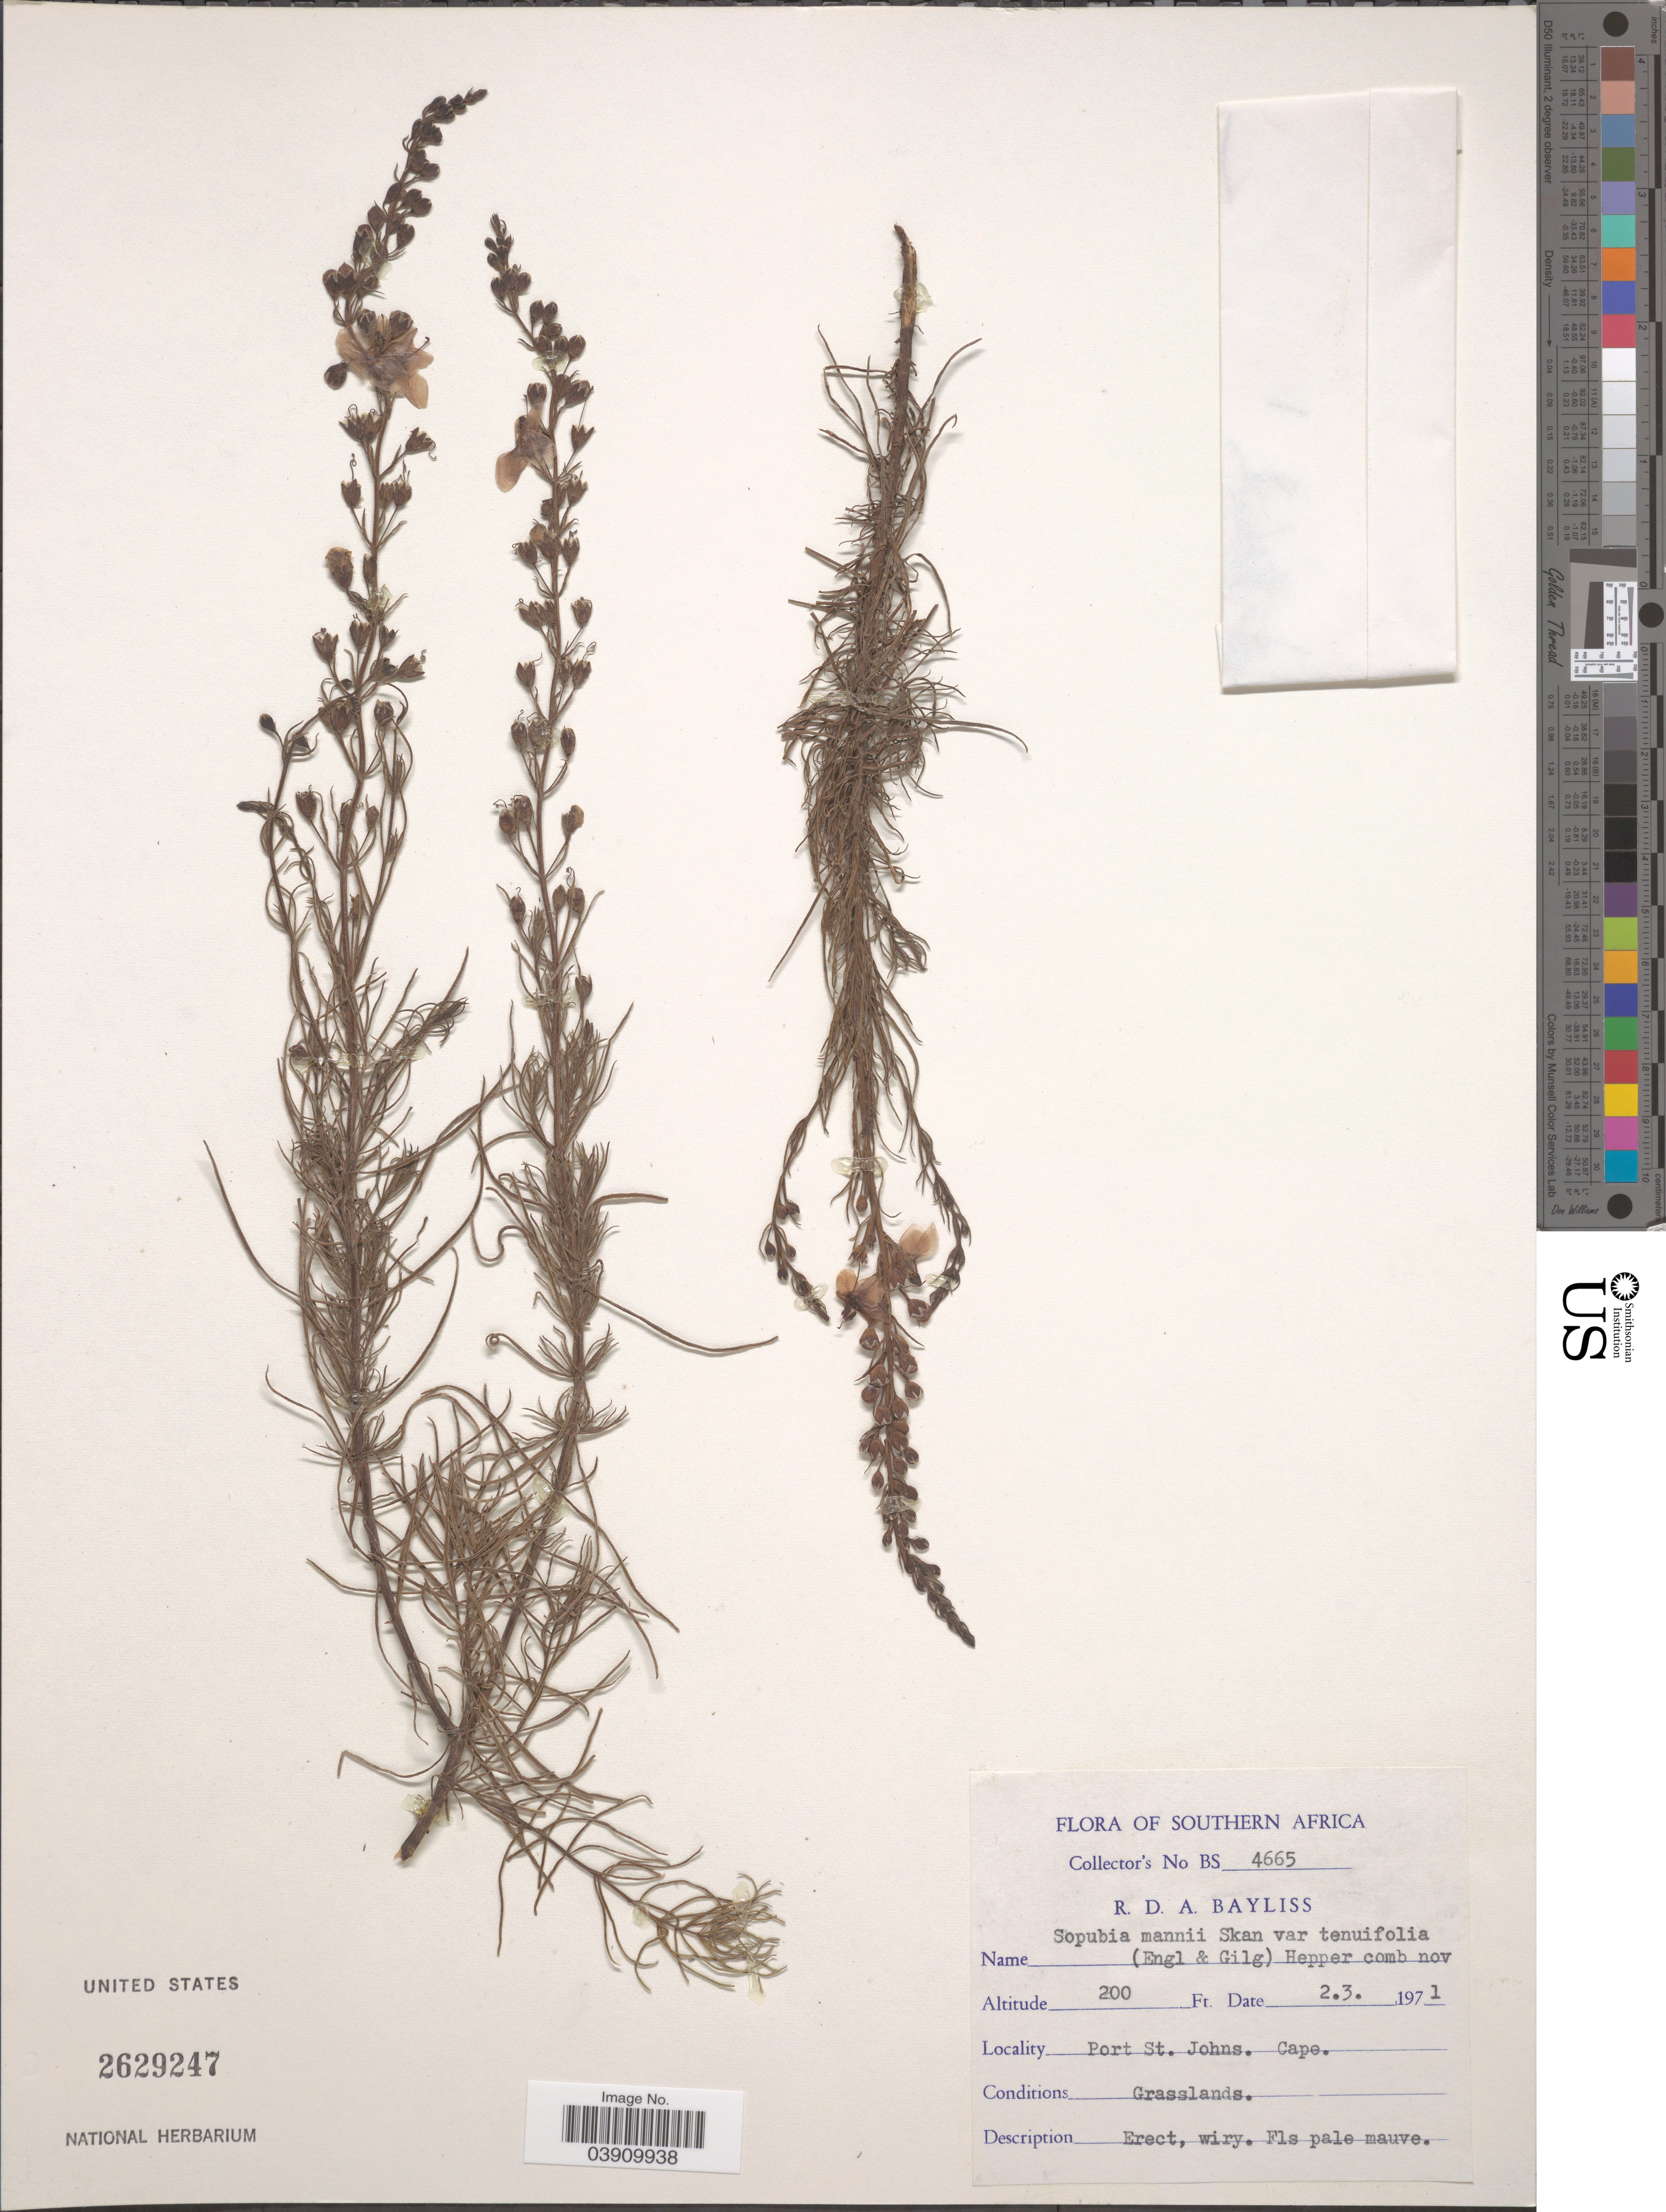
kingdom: Plantae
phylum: Tracheophyta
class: Magnoliopsida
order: Lamiales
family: Orobanchaceae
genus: Sopubia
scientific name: Sopubia mannii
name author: Skan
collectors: R. Bayliss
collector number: BS 4665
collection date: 1971-03-02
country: South Africa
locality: Southern Africa. Port St. Johns. Cape.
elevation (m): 61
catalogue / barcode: US 2629247